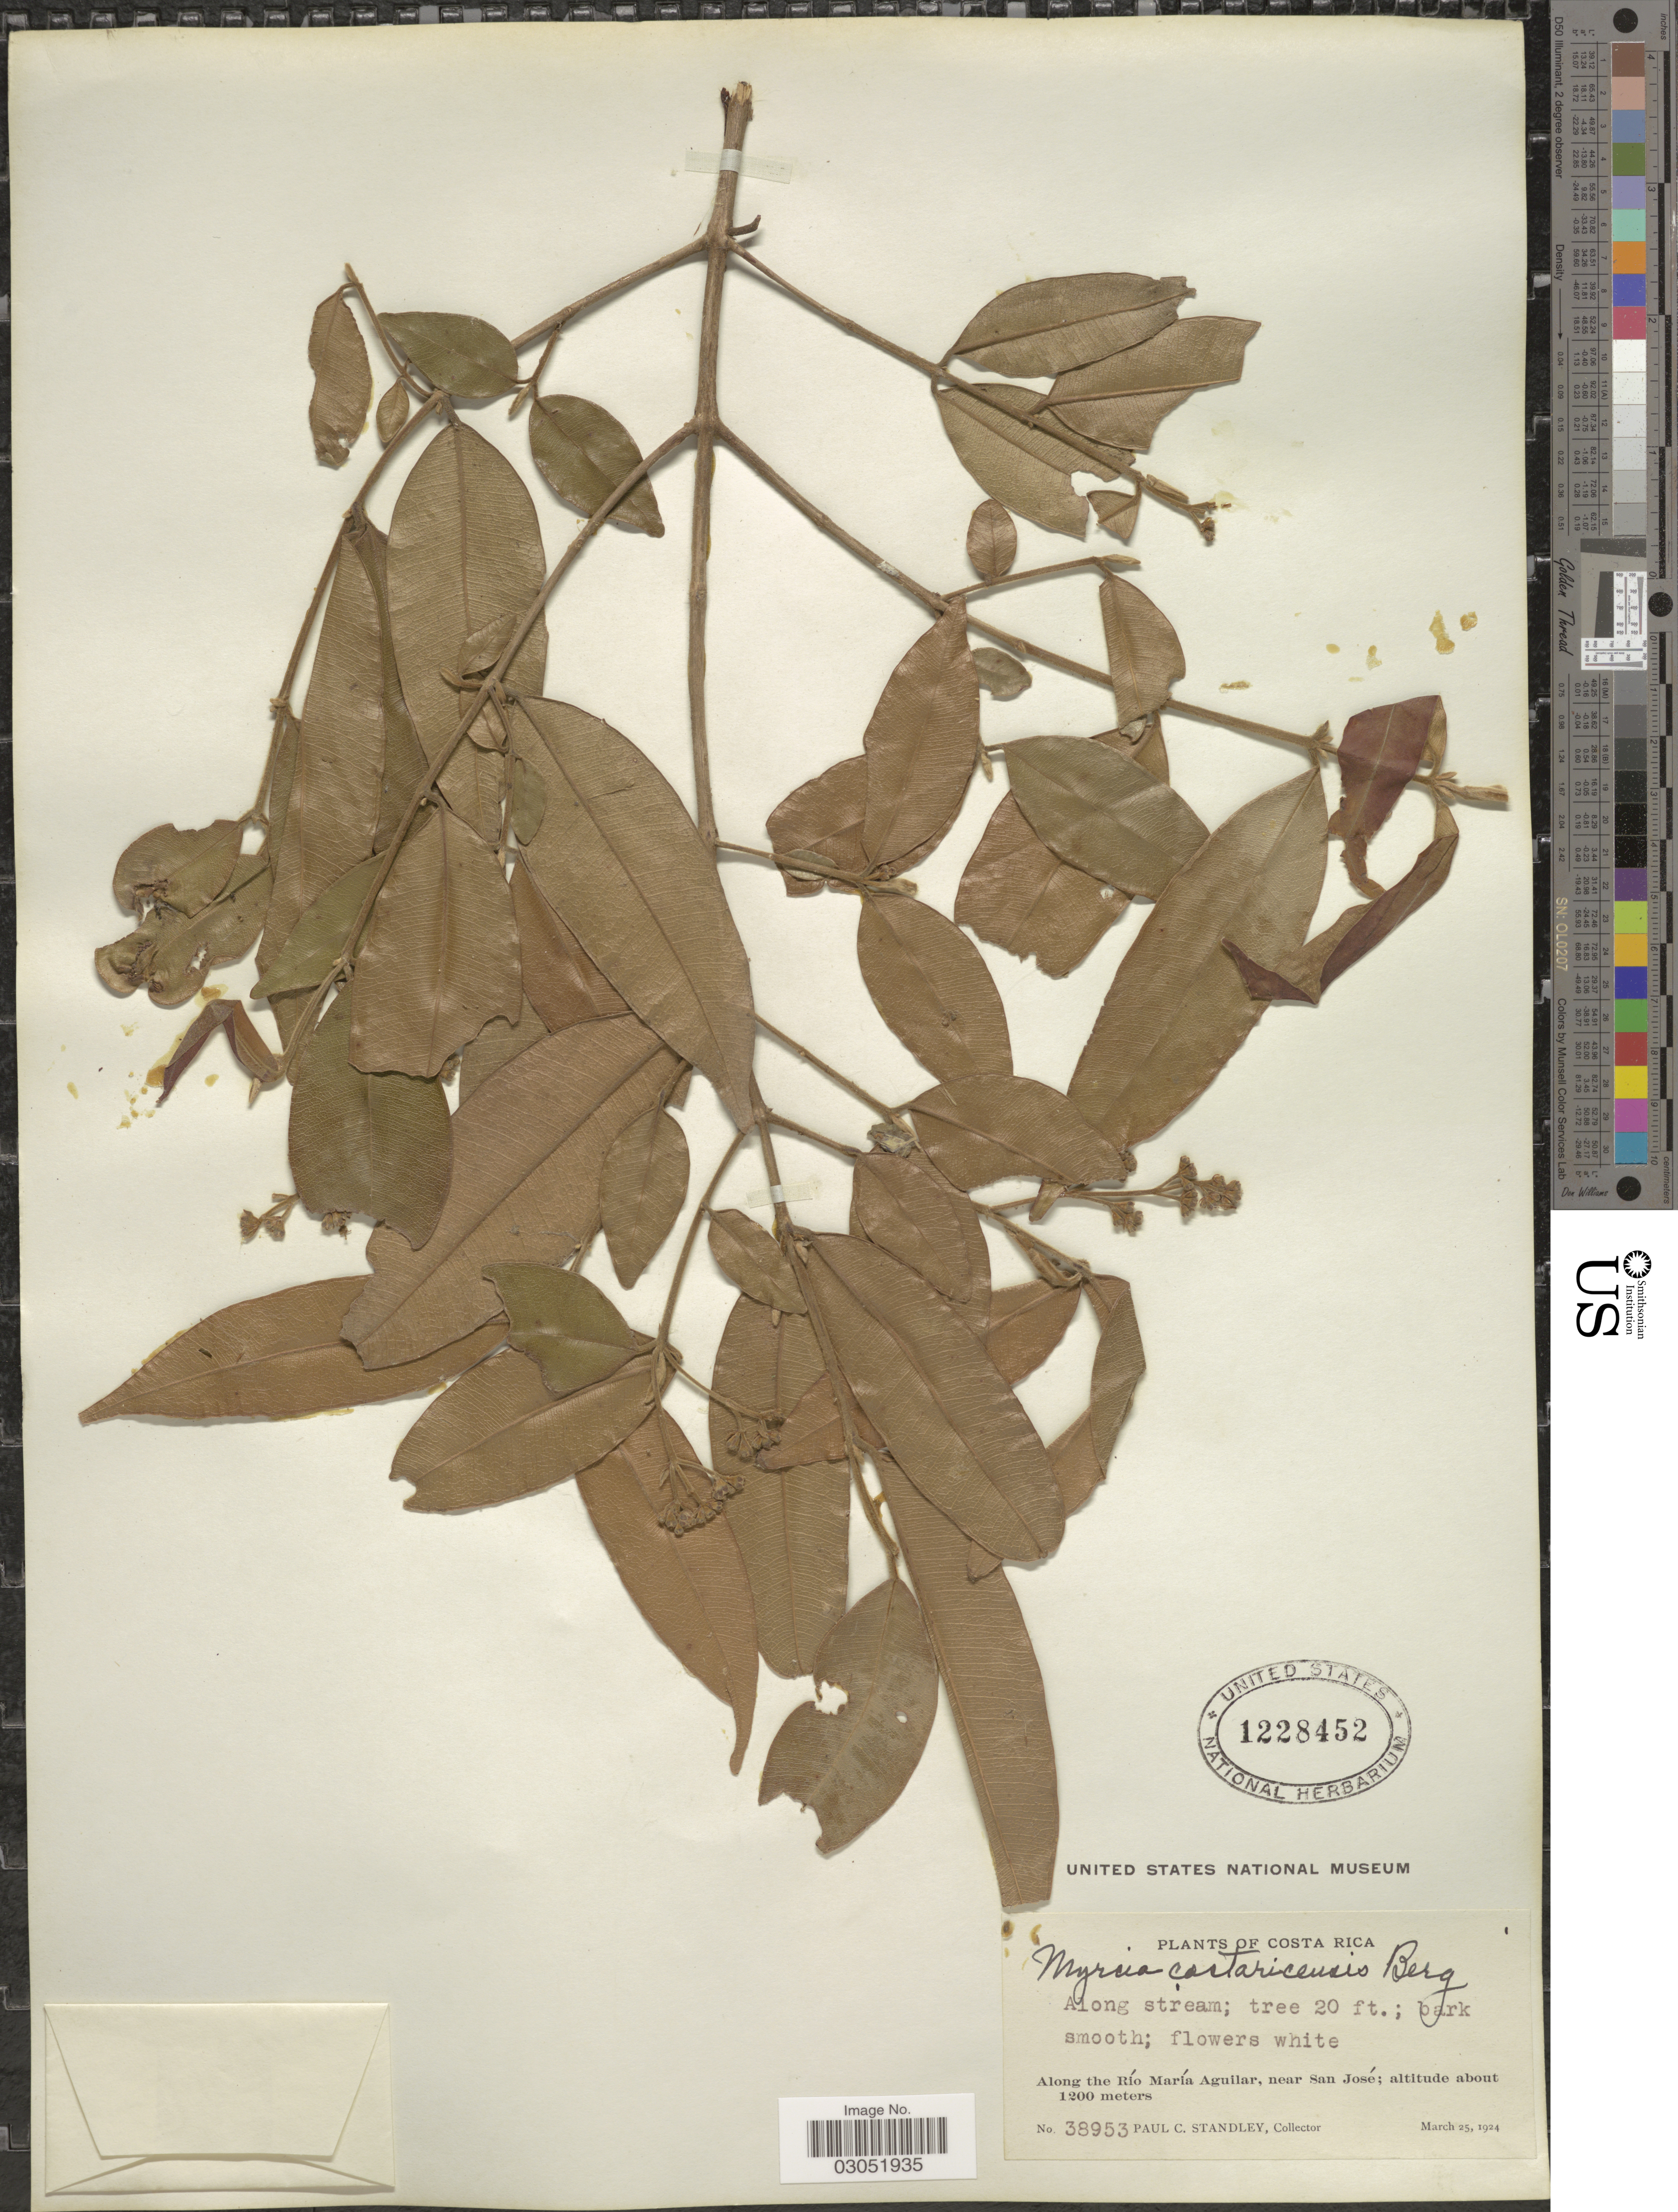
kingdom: Plantae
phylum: Tracheophyta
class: Magnoliopsida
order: Myrtales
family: Myrtaceae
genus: Myrcia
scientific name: Myrcia splendens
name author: (Sw.) DC.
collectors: P. C. Standley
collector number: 38953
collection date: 1924-03-25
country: Costa Rica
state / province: San José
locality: Along the Río María Aguilar, near San José.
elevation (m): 1200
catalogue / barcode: US 1228452